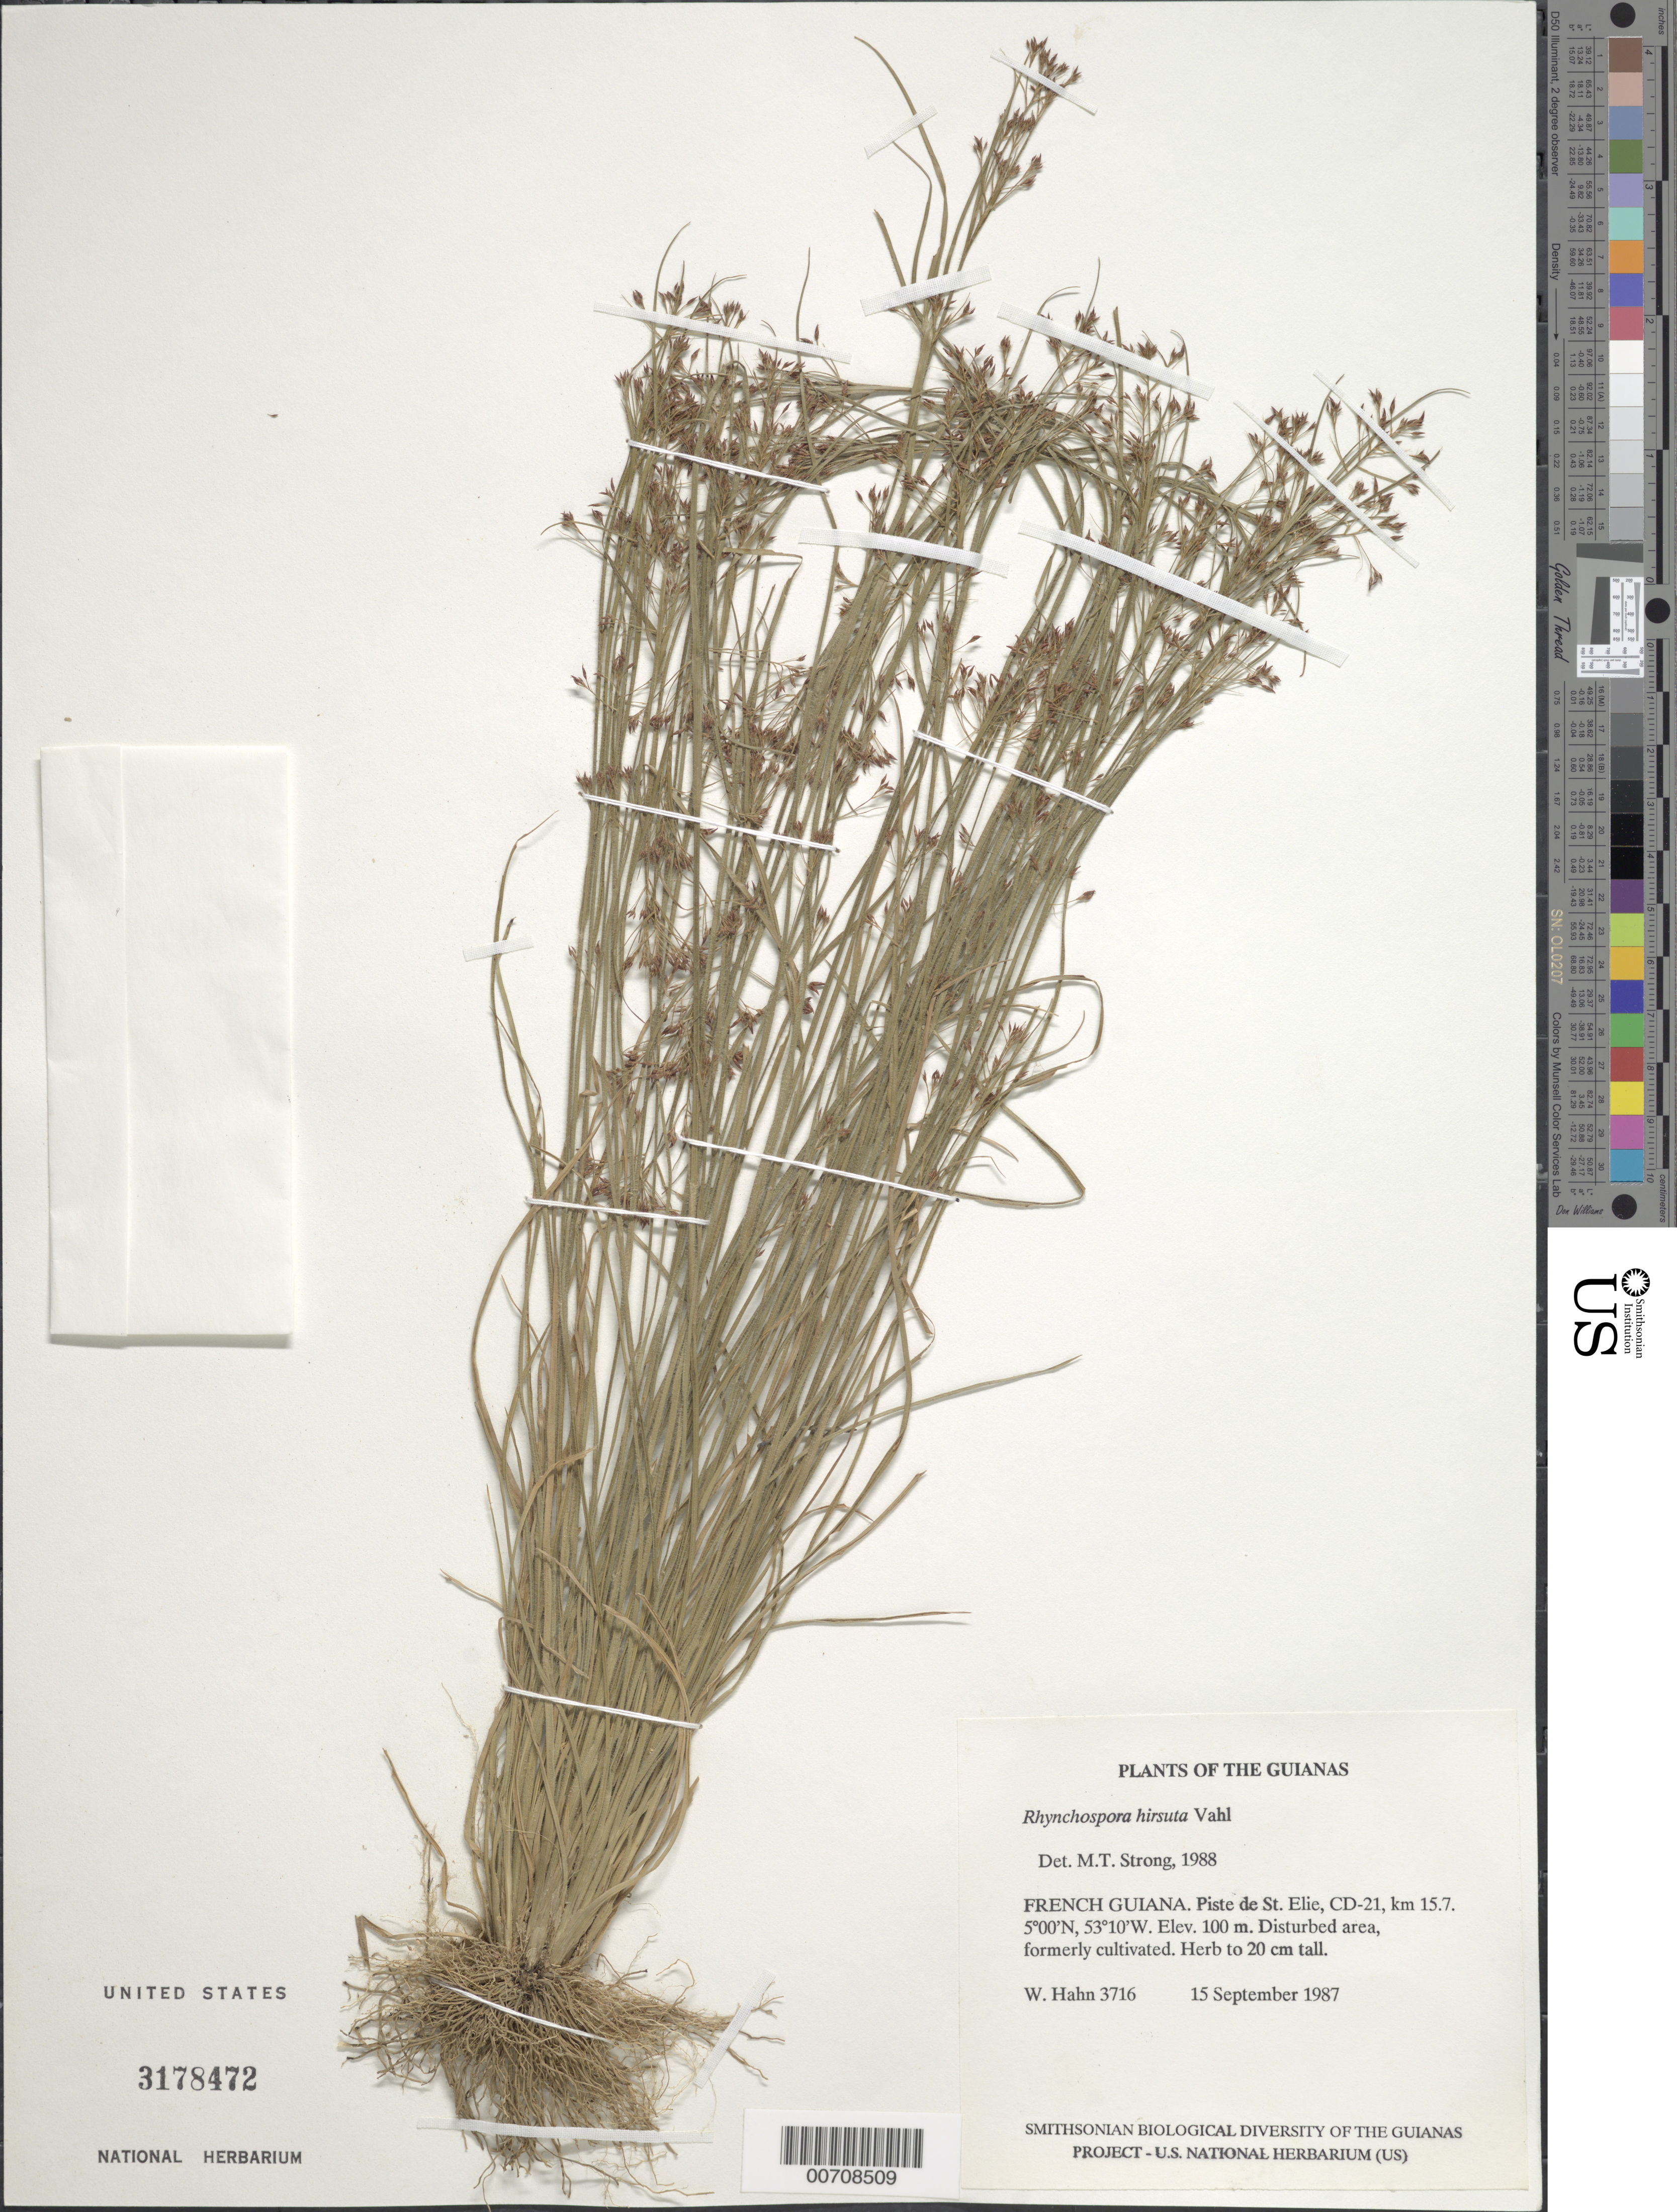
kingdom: Plantae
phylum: Tracheophyta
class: Liliopsida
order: Poales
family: Cyperaceae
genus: Rhynchospora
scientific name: Rhynchospora hirsuta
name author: (Vahl) Vahl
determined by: Strong, M. T., (US), Smithsonian Institution - National Museum of Natural History (UNITED STATES)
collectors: W. Hahn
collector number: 3716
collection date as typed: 15 September 1987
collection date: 1987-09-15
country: French Guiana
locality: Piste de St. Elie, CD-21, km 15.7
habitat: Disturbed area, formerly cultivated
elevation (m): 100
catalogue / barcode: US 3178472